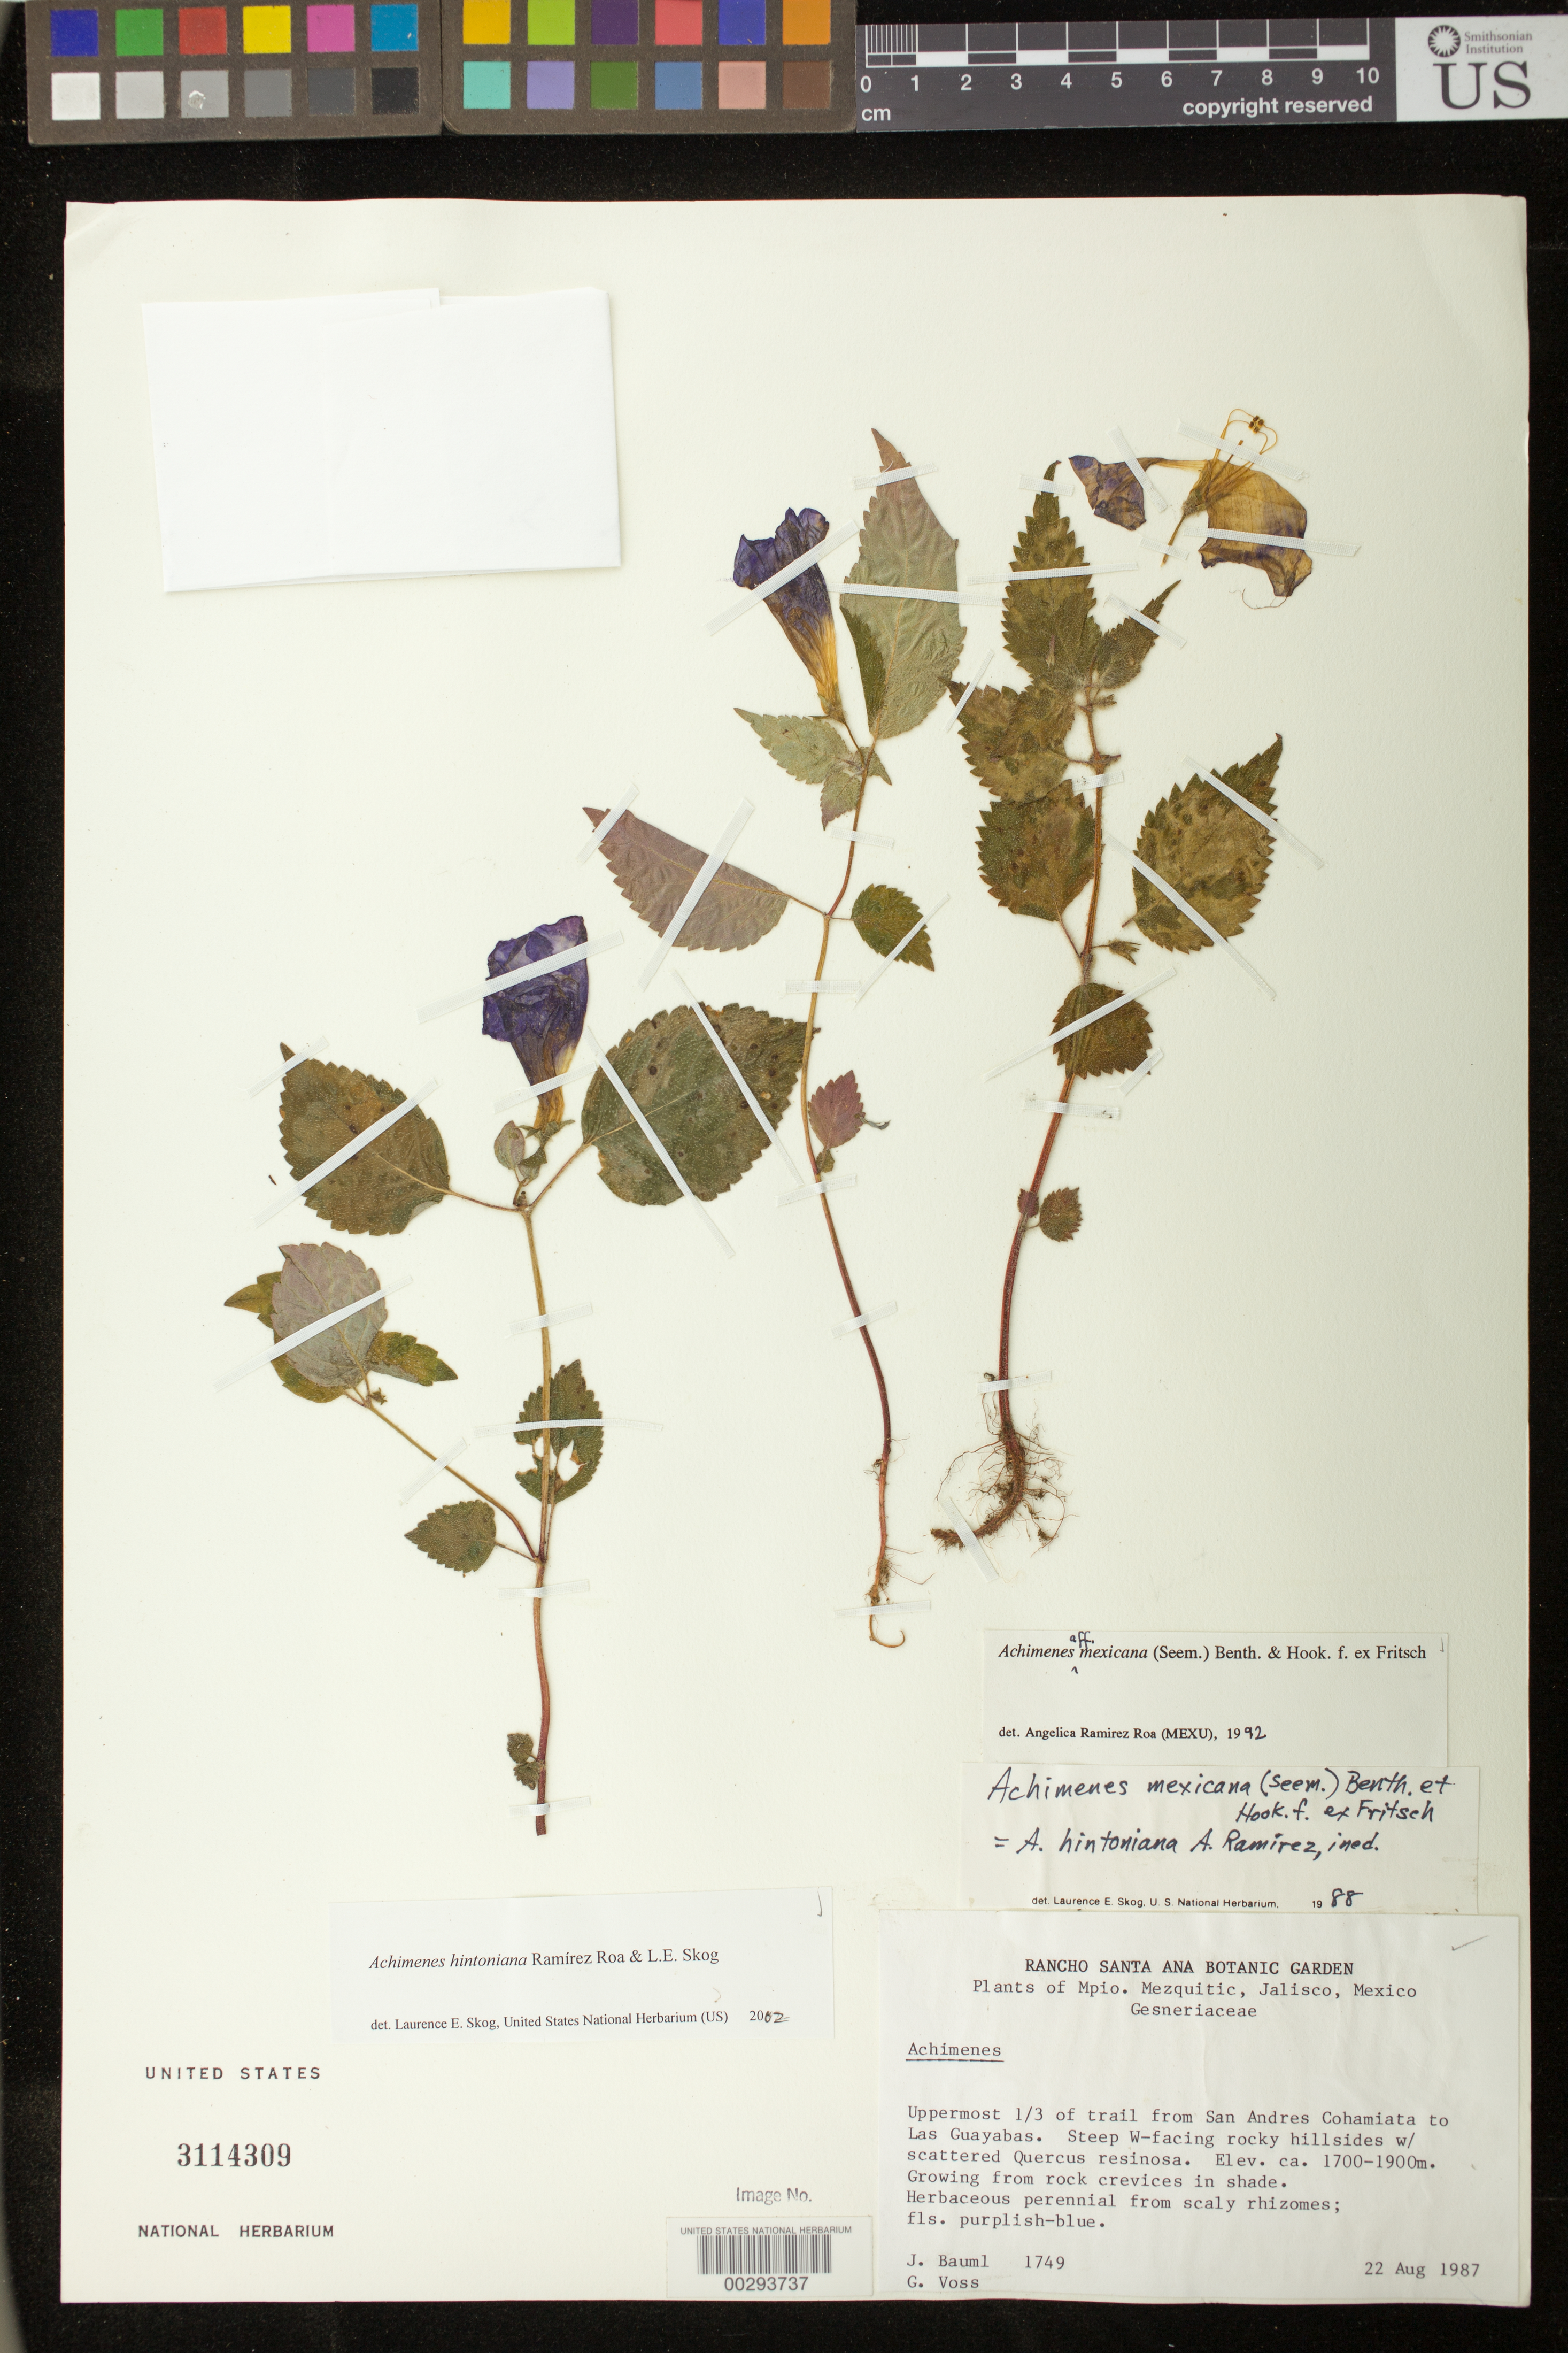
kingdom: Plantae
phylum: Tracheophyta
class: Magnoliopsida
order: Lamiales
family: Gesneriaceae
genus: Achimenes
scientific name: Achimenes hintoniana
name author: Ram.-Roa & L.E. Skog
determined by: Skog, Laurence E.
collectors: J. Bauml & G. Voss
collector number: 1749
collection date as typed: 22 Aug 1987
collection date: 1987-08-22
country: Mexico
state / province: Jalisco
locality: Mpio. Mezquitic, uppermost 1/3 of trail from San Andres Cohamiata to Las Guayabas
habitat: Steep W-facing rocky hillsides w/scattered Quercus resinosa; growing from rock crevices in shade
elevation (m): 1700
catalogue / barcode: US 3114309